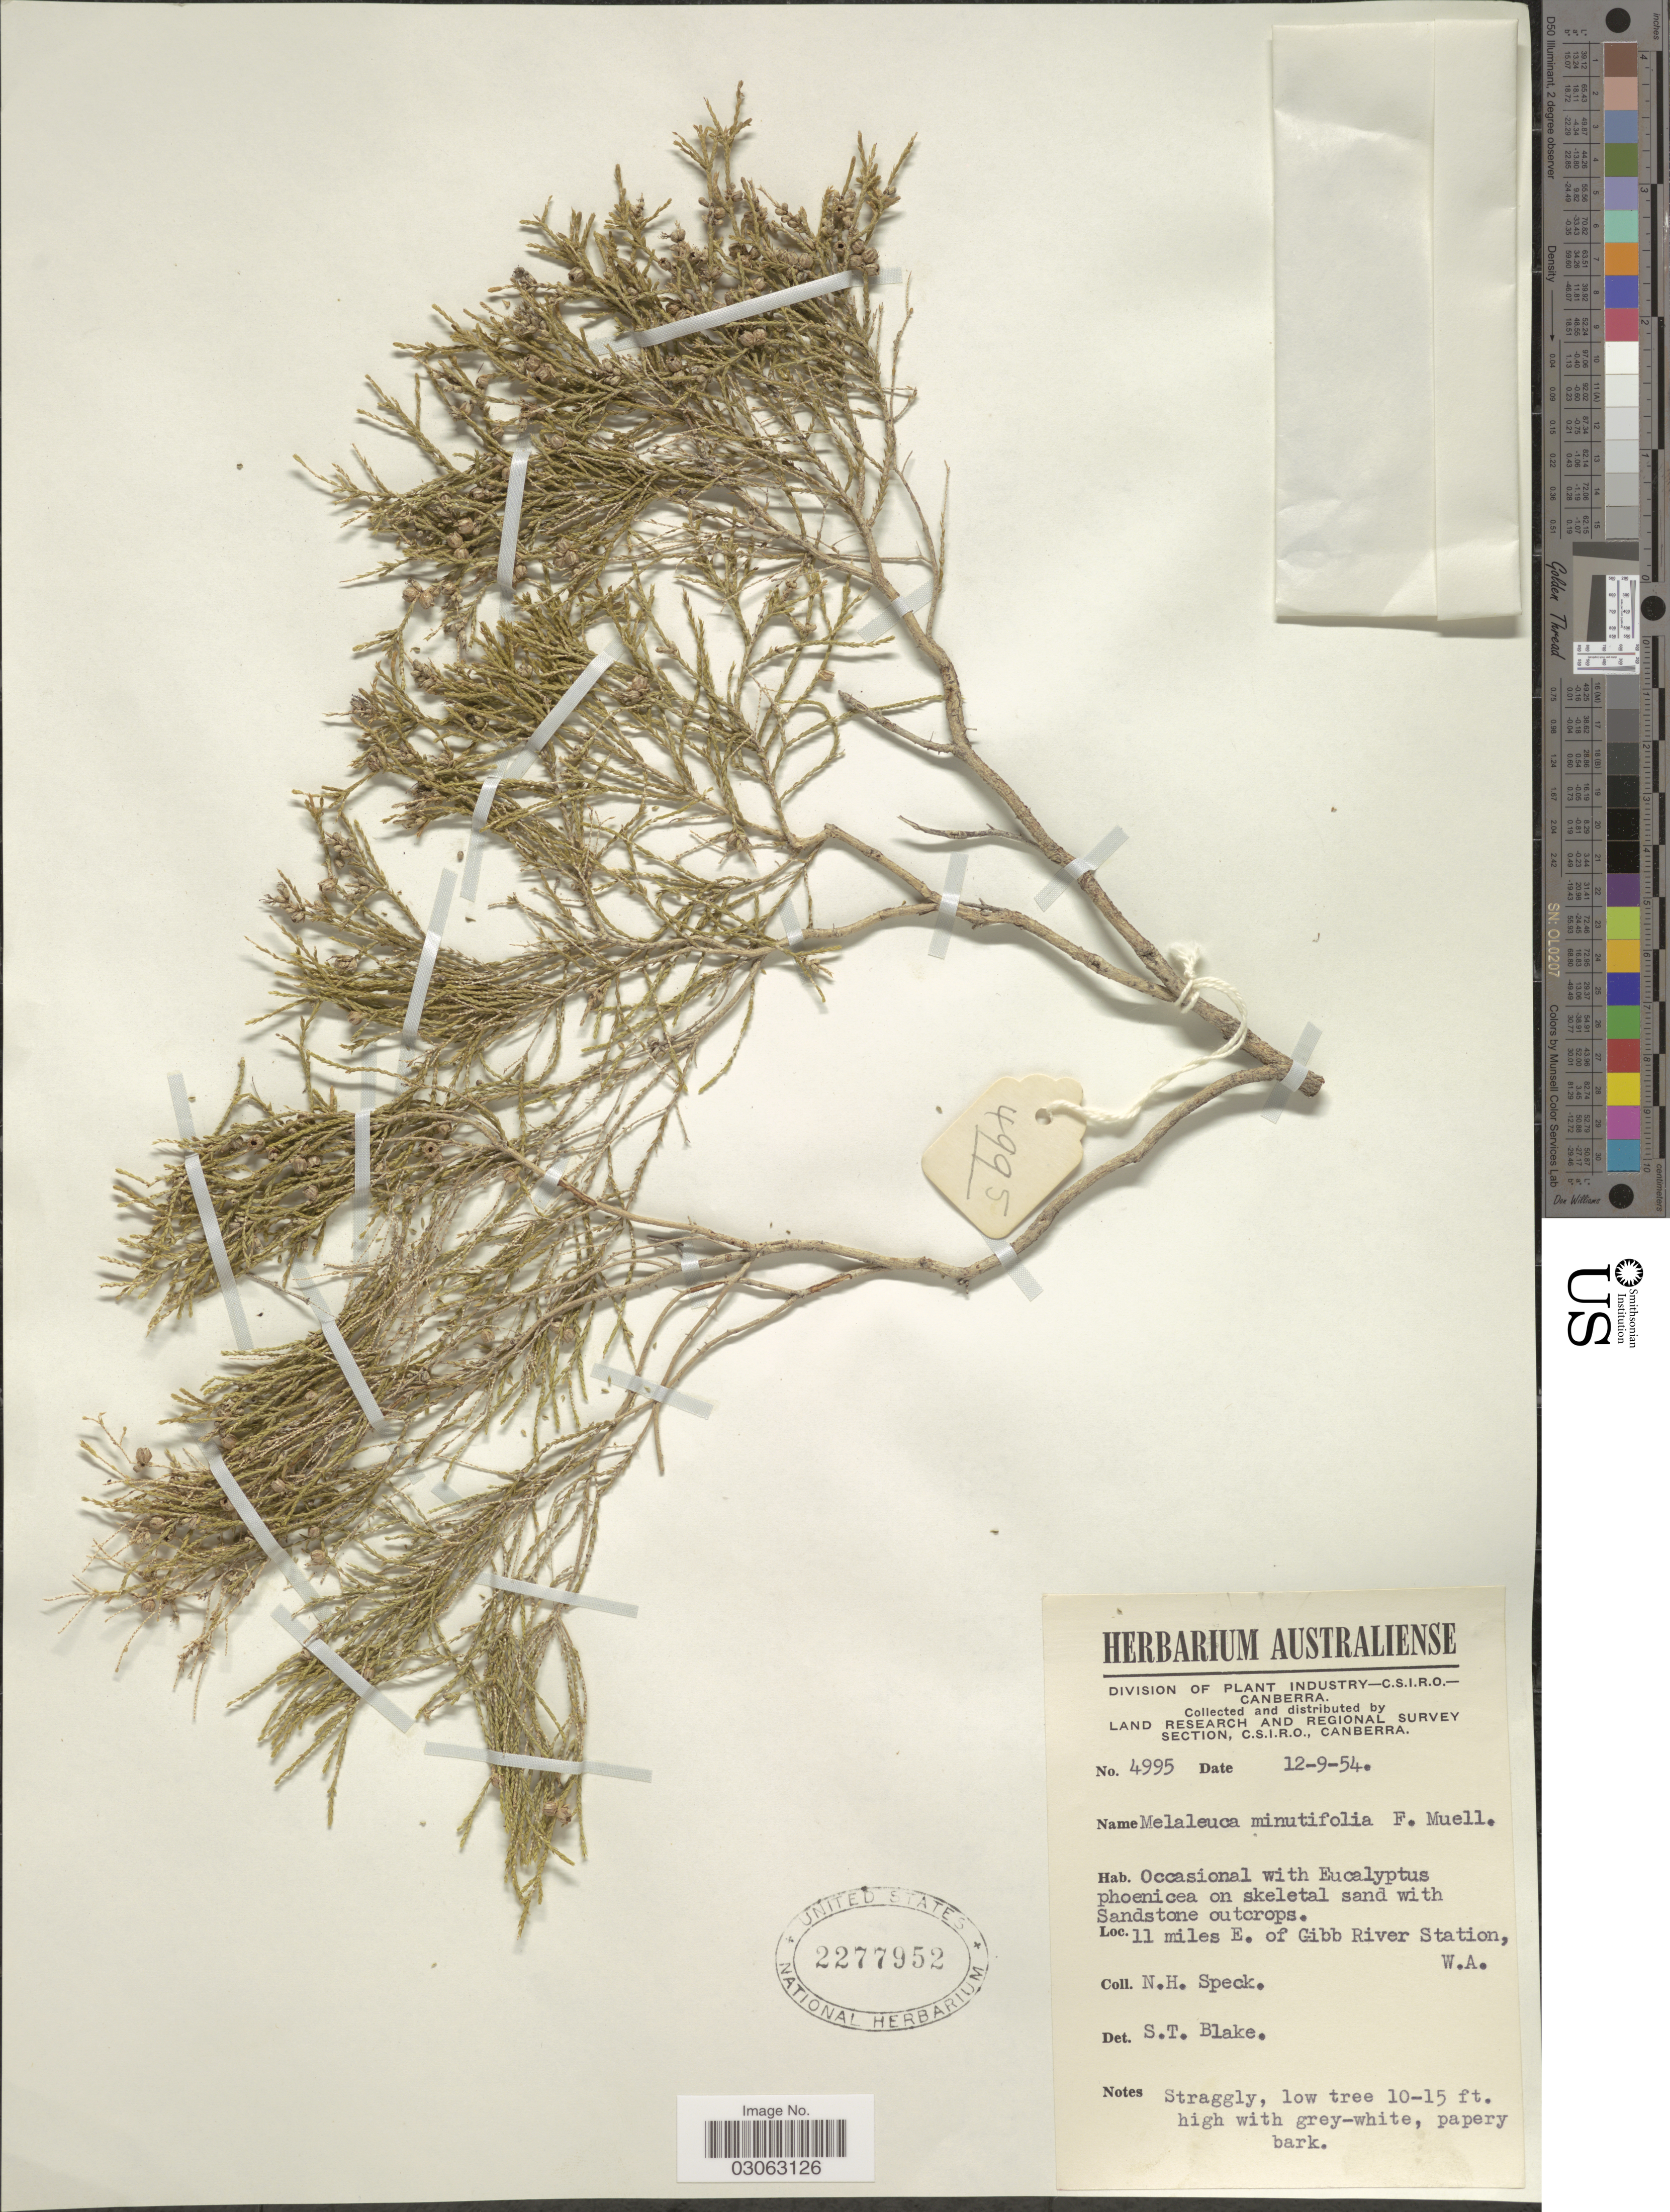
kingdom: Plantae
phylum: Tracheophyta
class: Magnoliopsida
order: Myrtales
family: Myrtaceae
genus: Melaleuca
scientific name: Melaleuca minutifolia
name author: F. Muell.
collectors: N. Speck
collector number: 4995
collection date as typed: Transcribed d/m/y: 12/9/54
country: Australia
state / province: Western Australia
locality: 11 miles E. of Gibb River Station, W. A.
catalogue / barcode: US 2277952